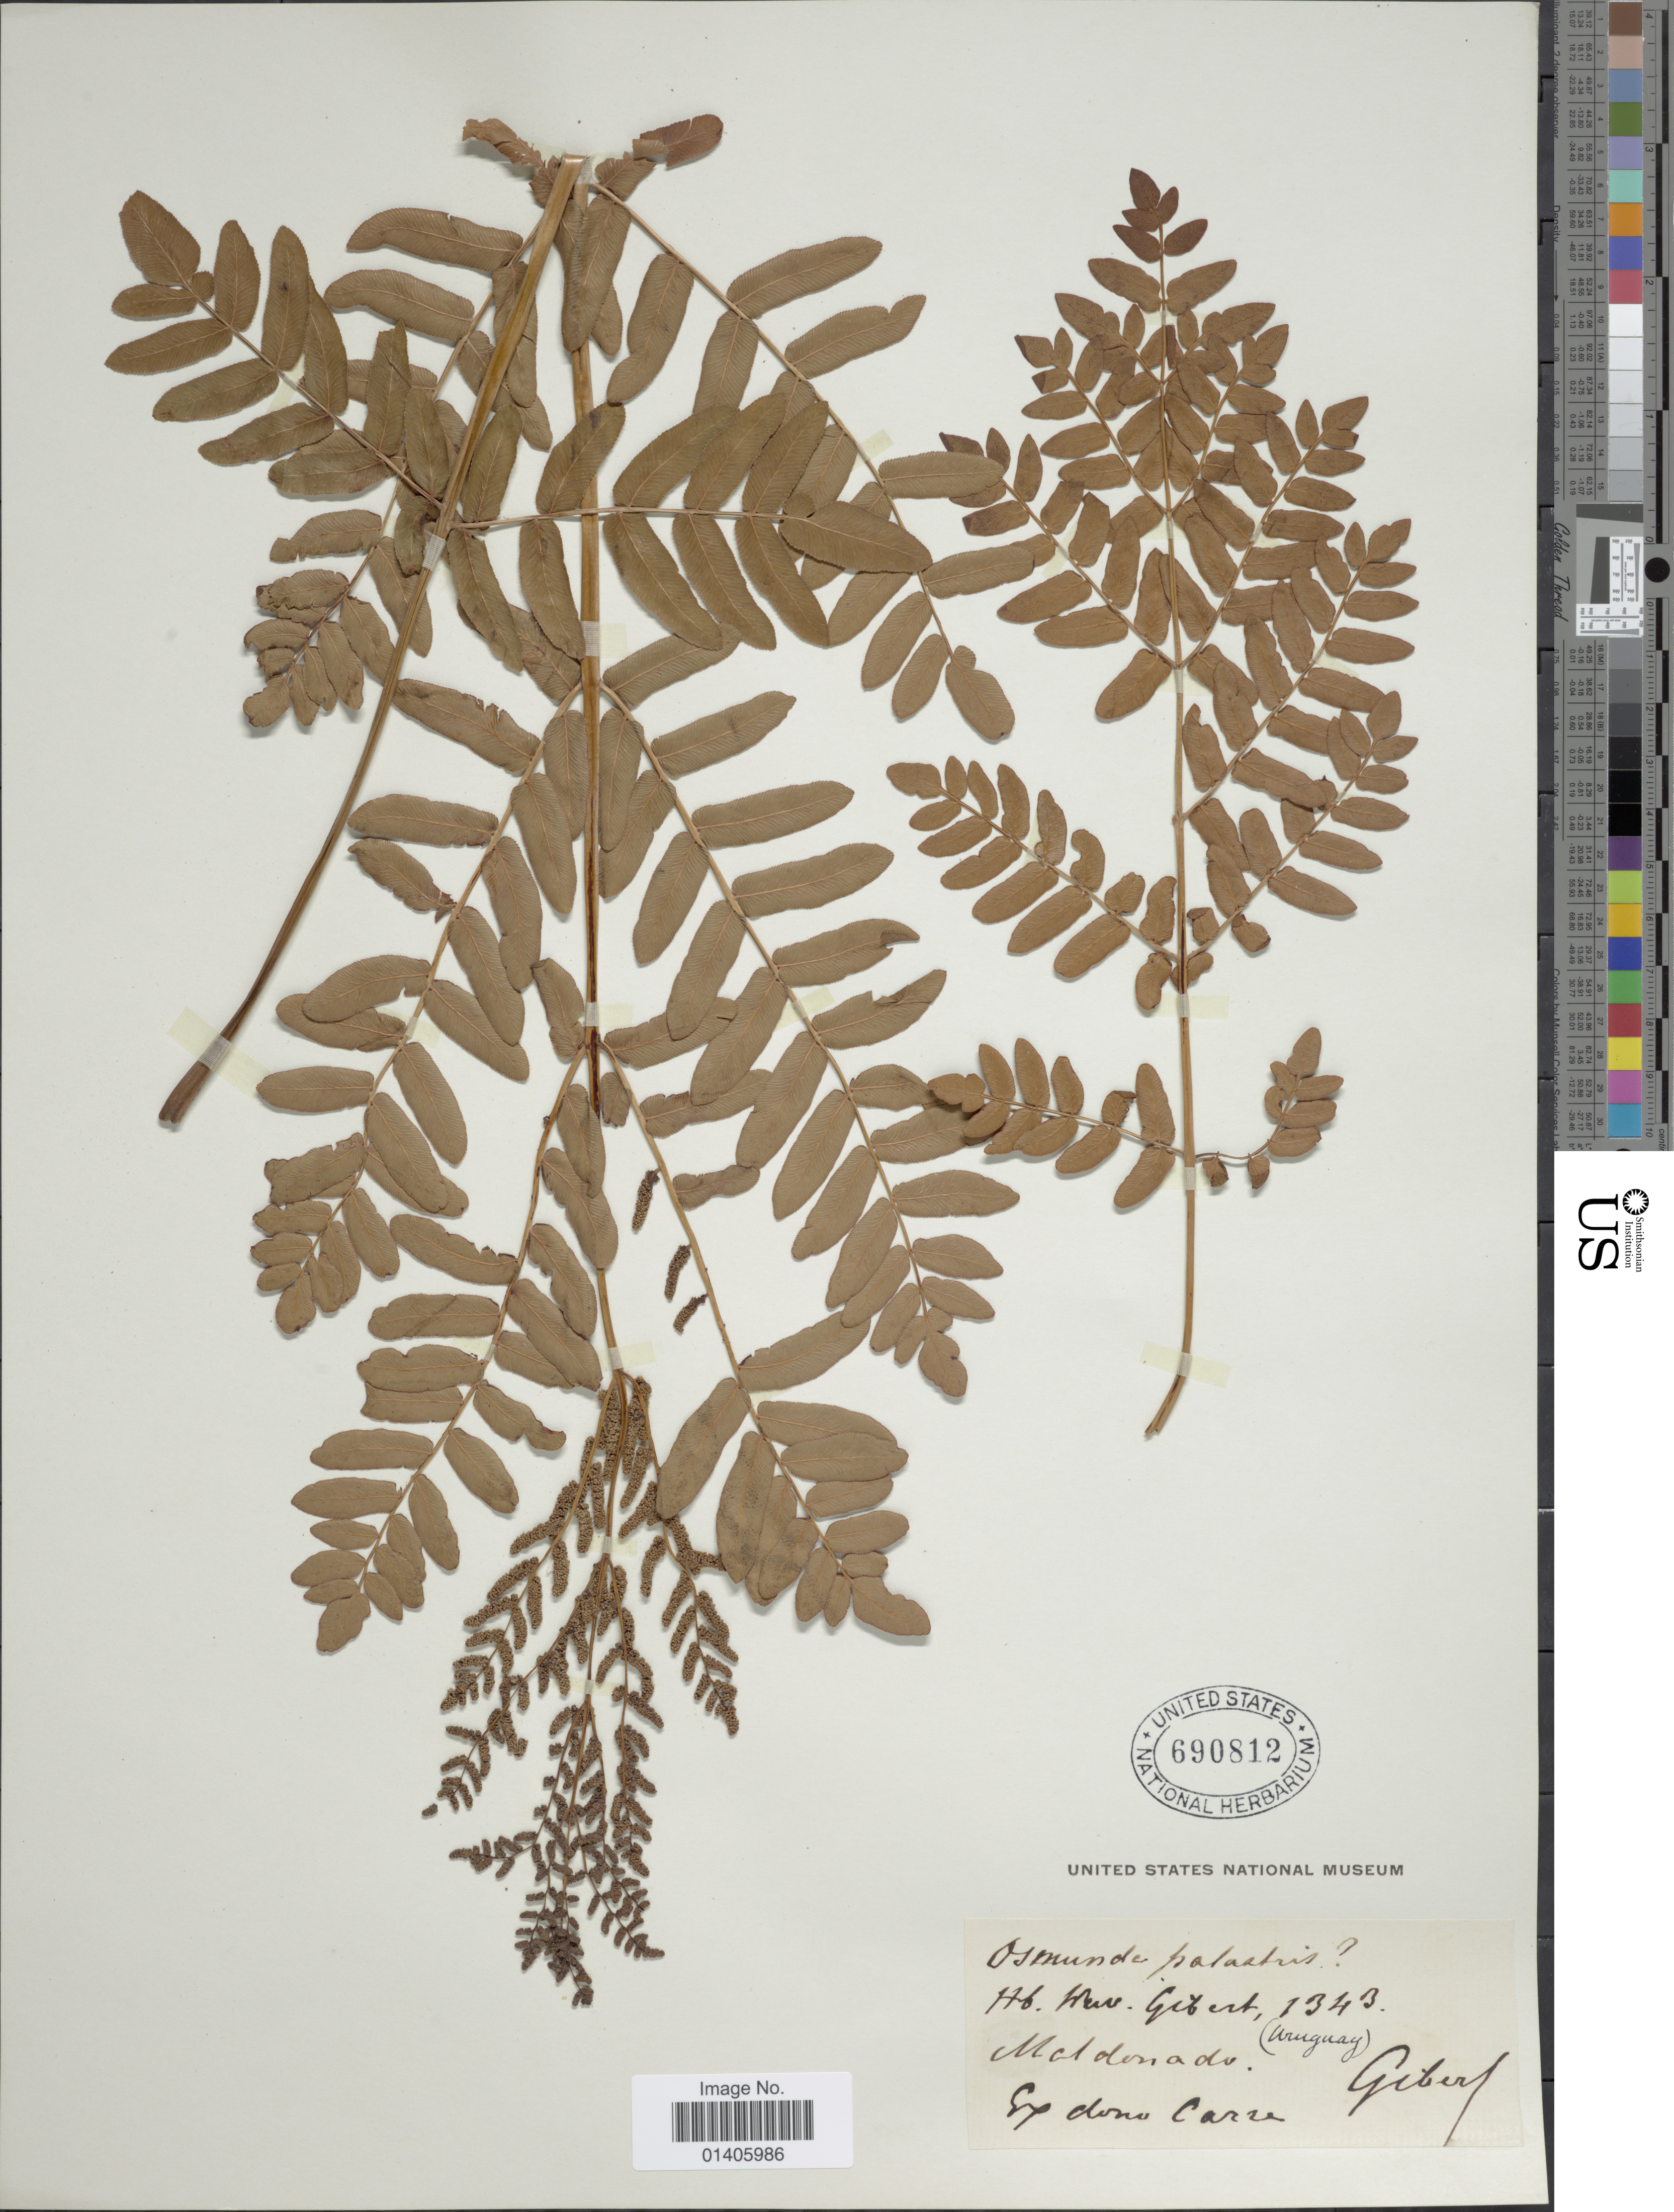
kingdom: Plantae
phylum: Tracheophyta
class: Polypodiopsida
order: Osmundales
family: Osmundaceae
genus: Osmunda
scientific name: Osmunda regalis var. palustris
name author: (Schrad.) C. Chr. ex Angely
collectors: Gibert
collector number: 1343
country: Uruguay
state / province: Maldonado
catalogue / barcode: US 690812